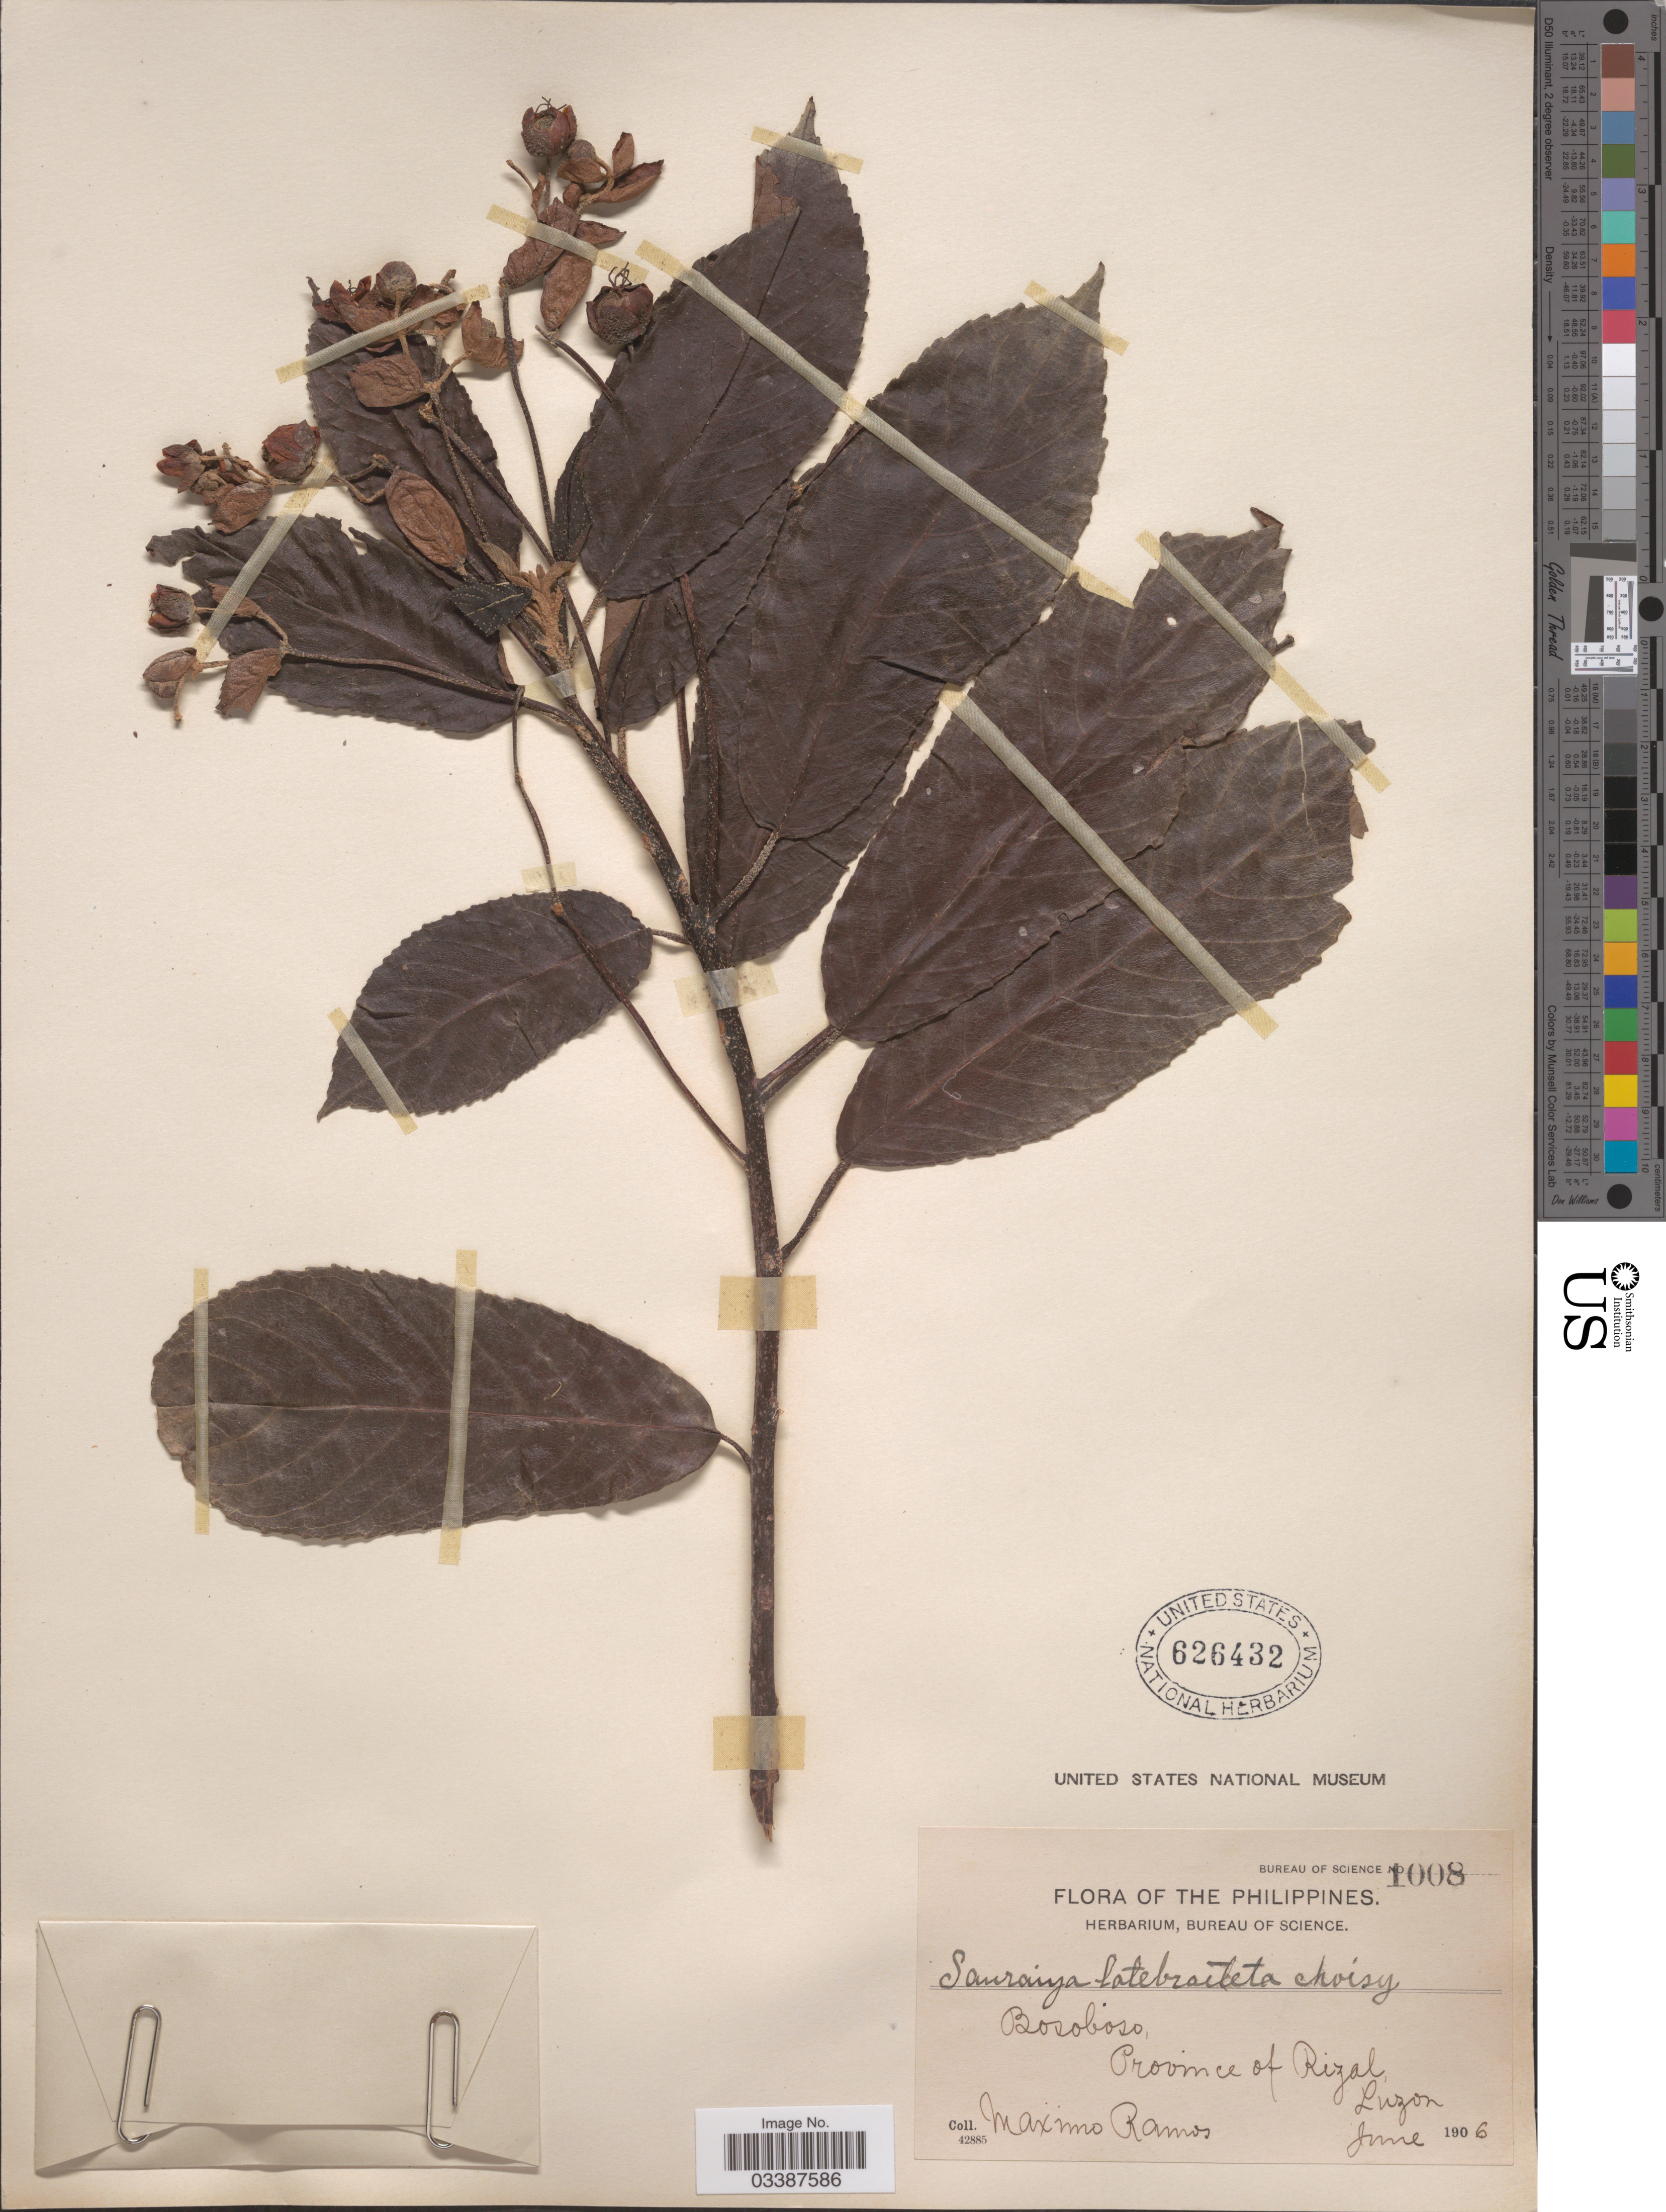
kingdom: Plantae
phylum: Tracheophyta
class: Magnoliopsida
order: Ericales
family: Actinidiaceae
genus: Saurauia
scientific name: Saurauia latibracteata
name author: Choisy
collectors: M. Ramos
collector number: Bureau of Science 1008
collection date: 1906-06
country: Philippines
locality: Bosoboso, Province of Rizal, Luzon.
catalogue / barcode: US 626432